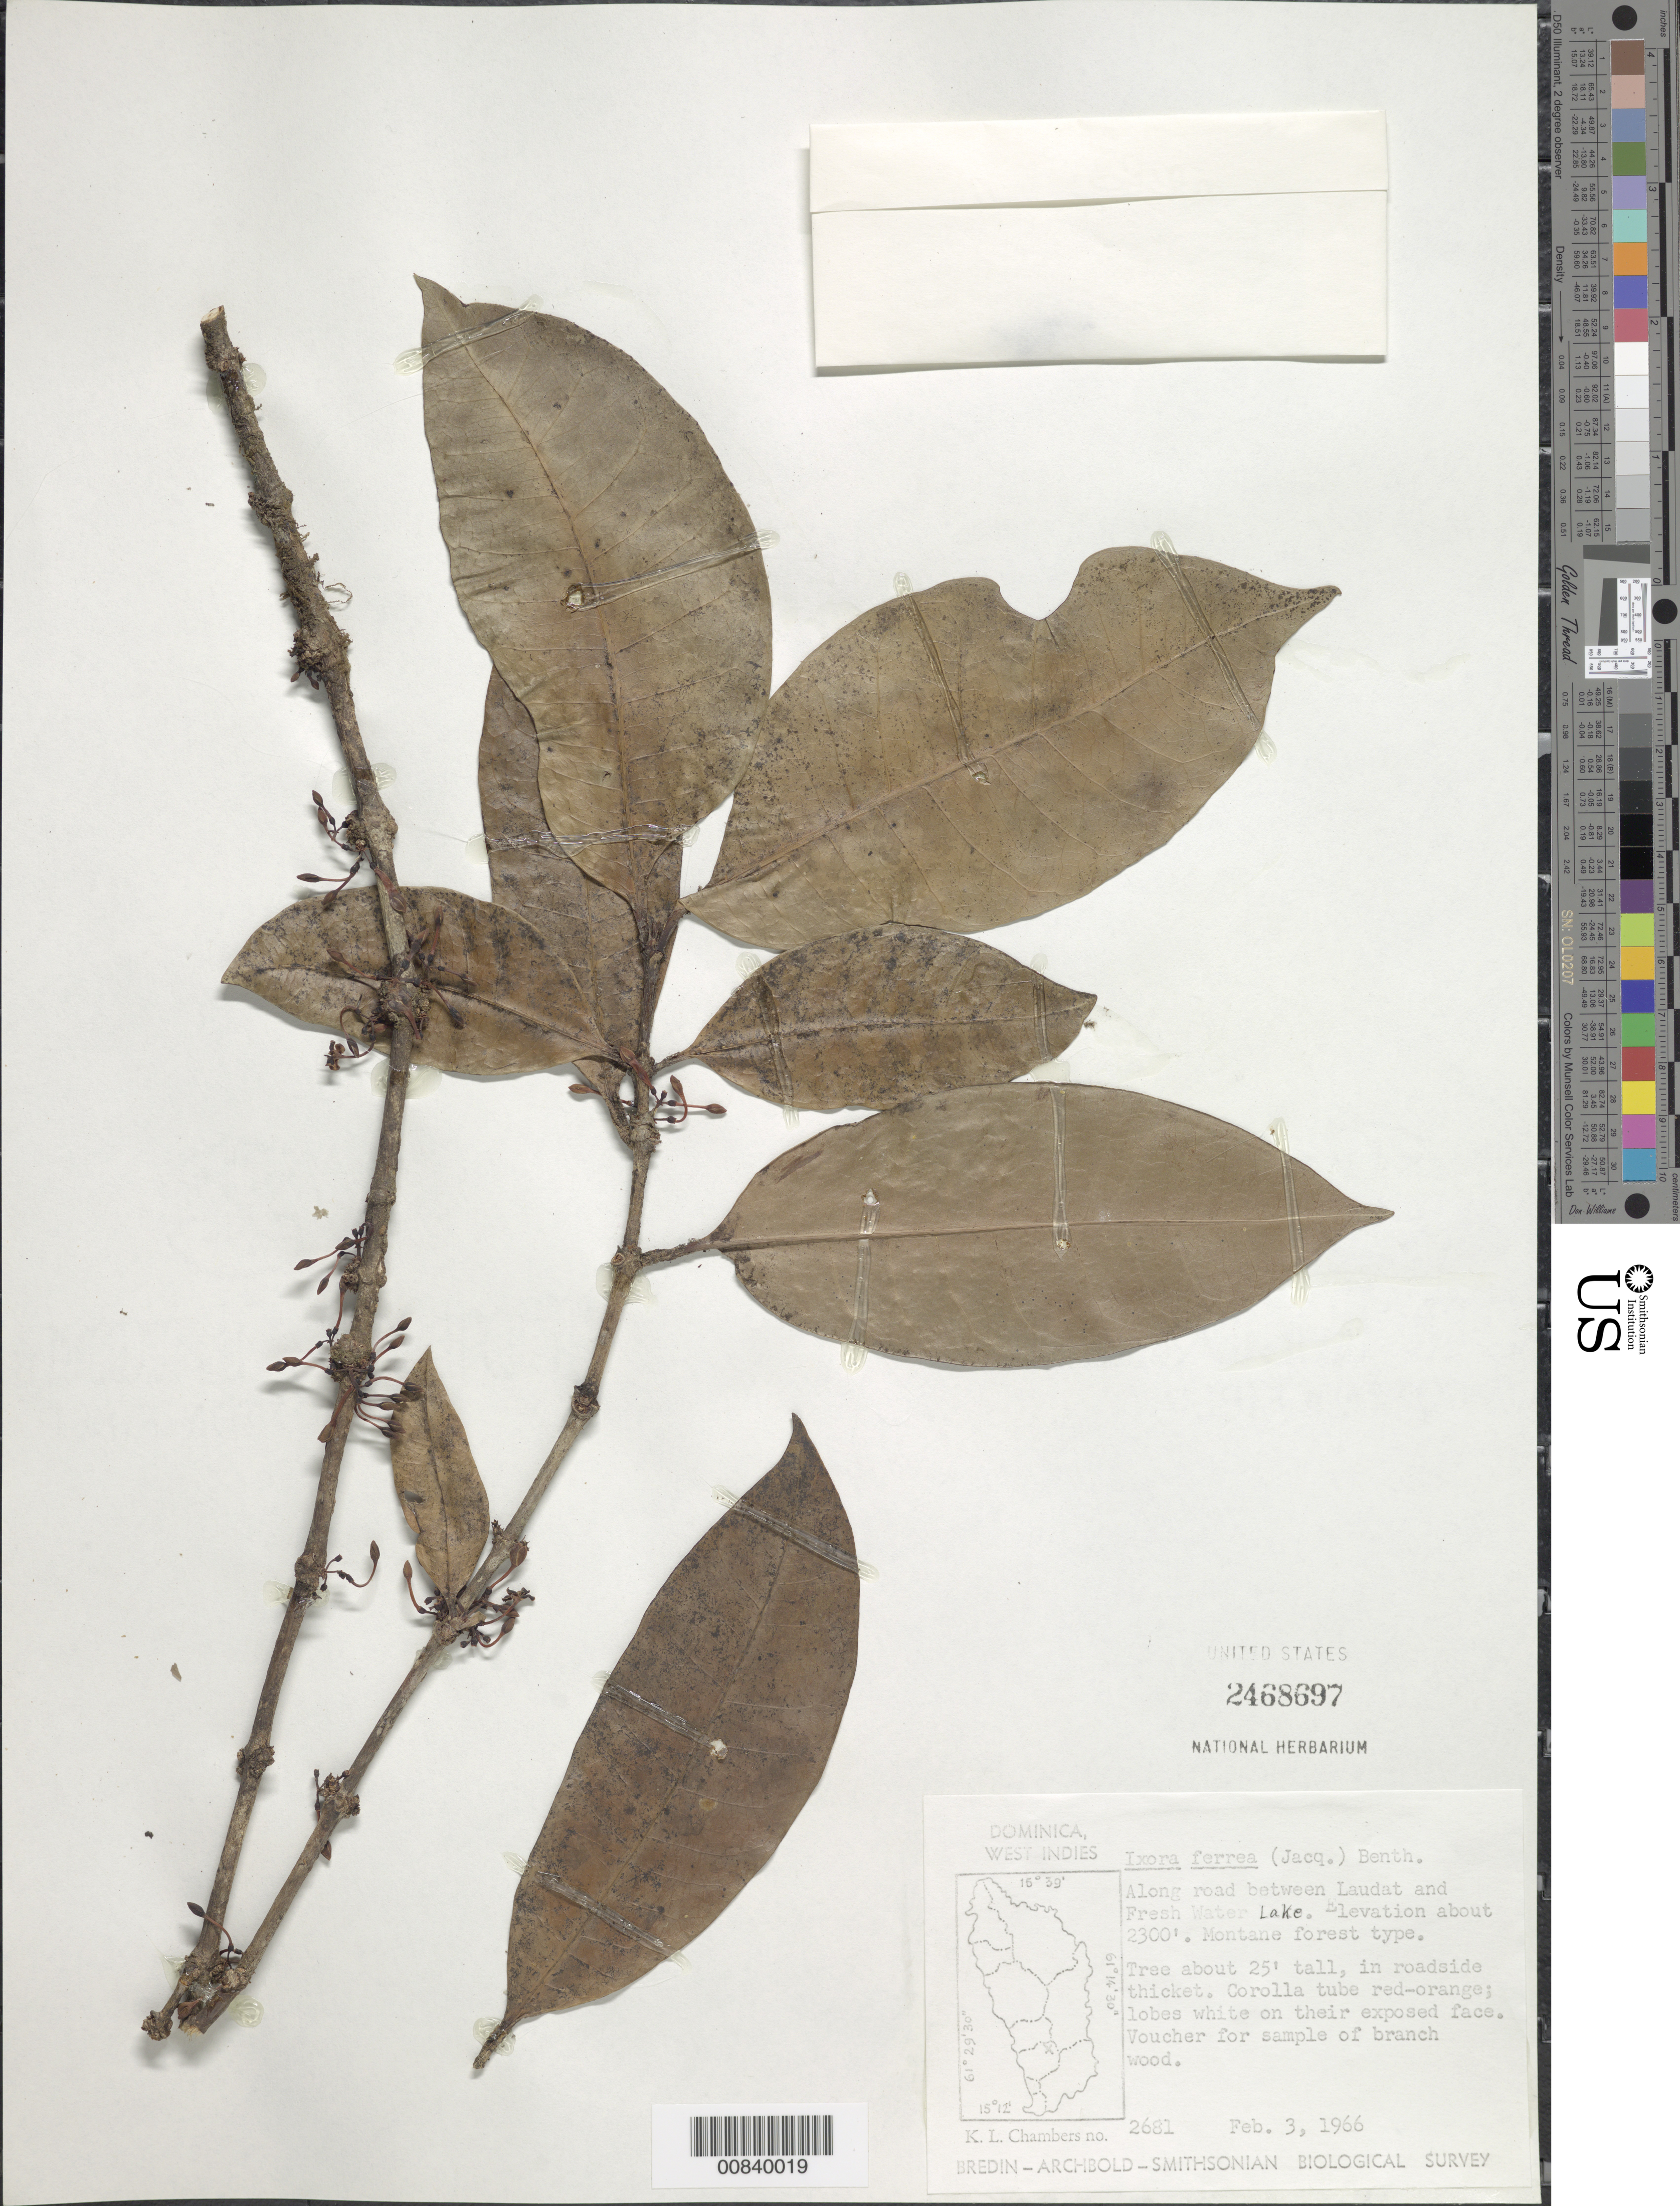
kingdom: Plantae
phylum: Tracheophyta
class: Magnoliopsida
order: Gentianales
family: Rubiaceae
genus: Ixora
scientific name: Ixora ferrea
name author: (Jacq.) Benth.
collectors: K. L. Chambers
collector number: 2681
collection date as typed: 03 Feb 1966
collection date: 1966-02-03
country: Dominica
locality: Along road between Laudat and Fresh Water Lake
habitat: Montane forest, in roadside thicket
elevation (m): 701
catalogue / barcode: US 2468697